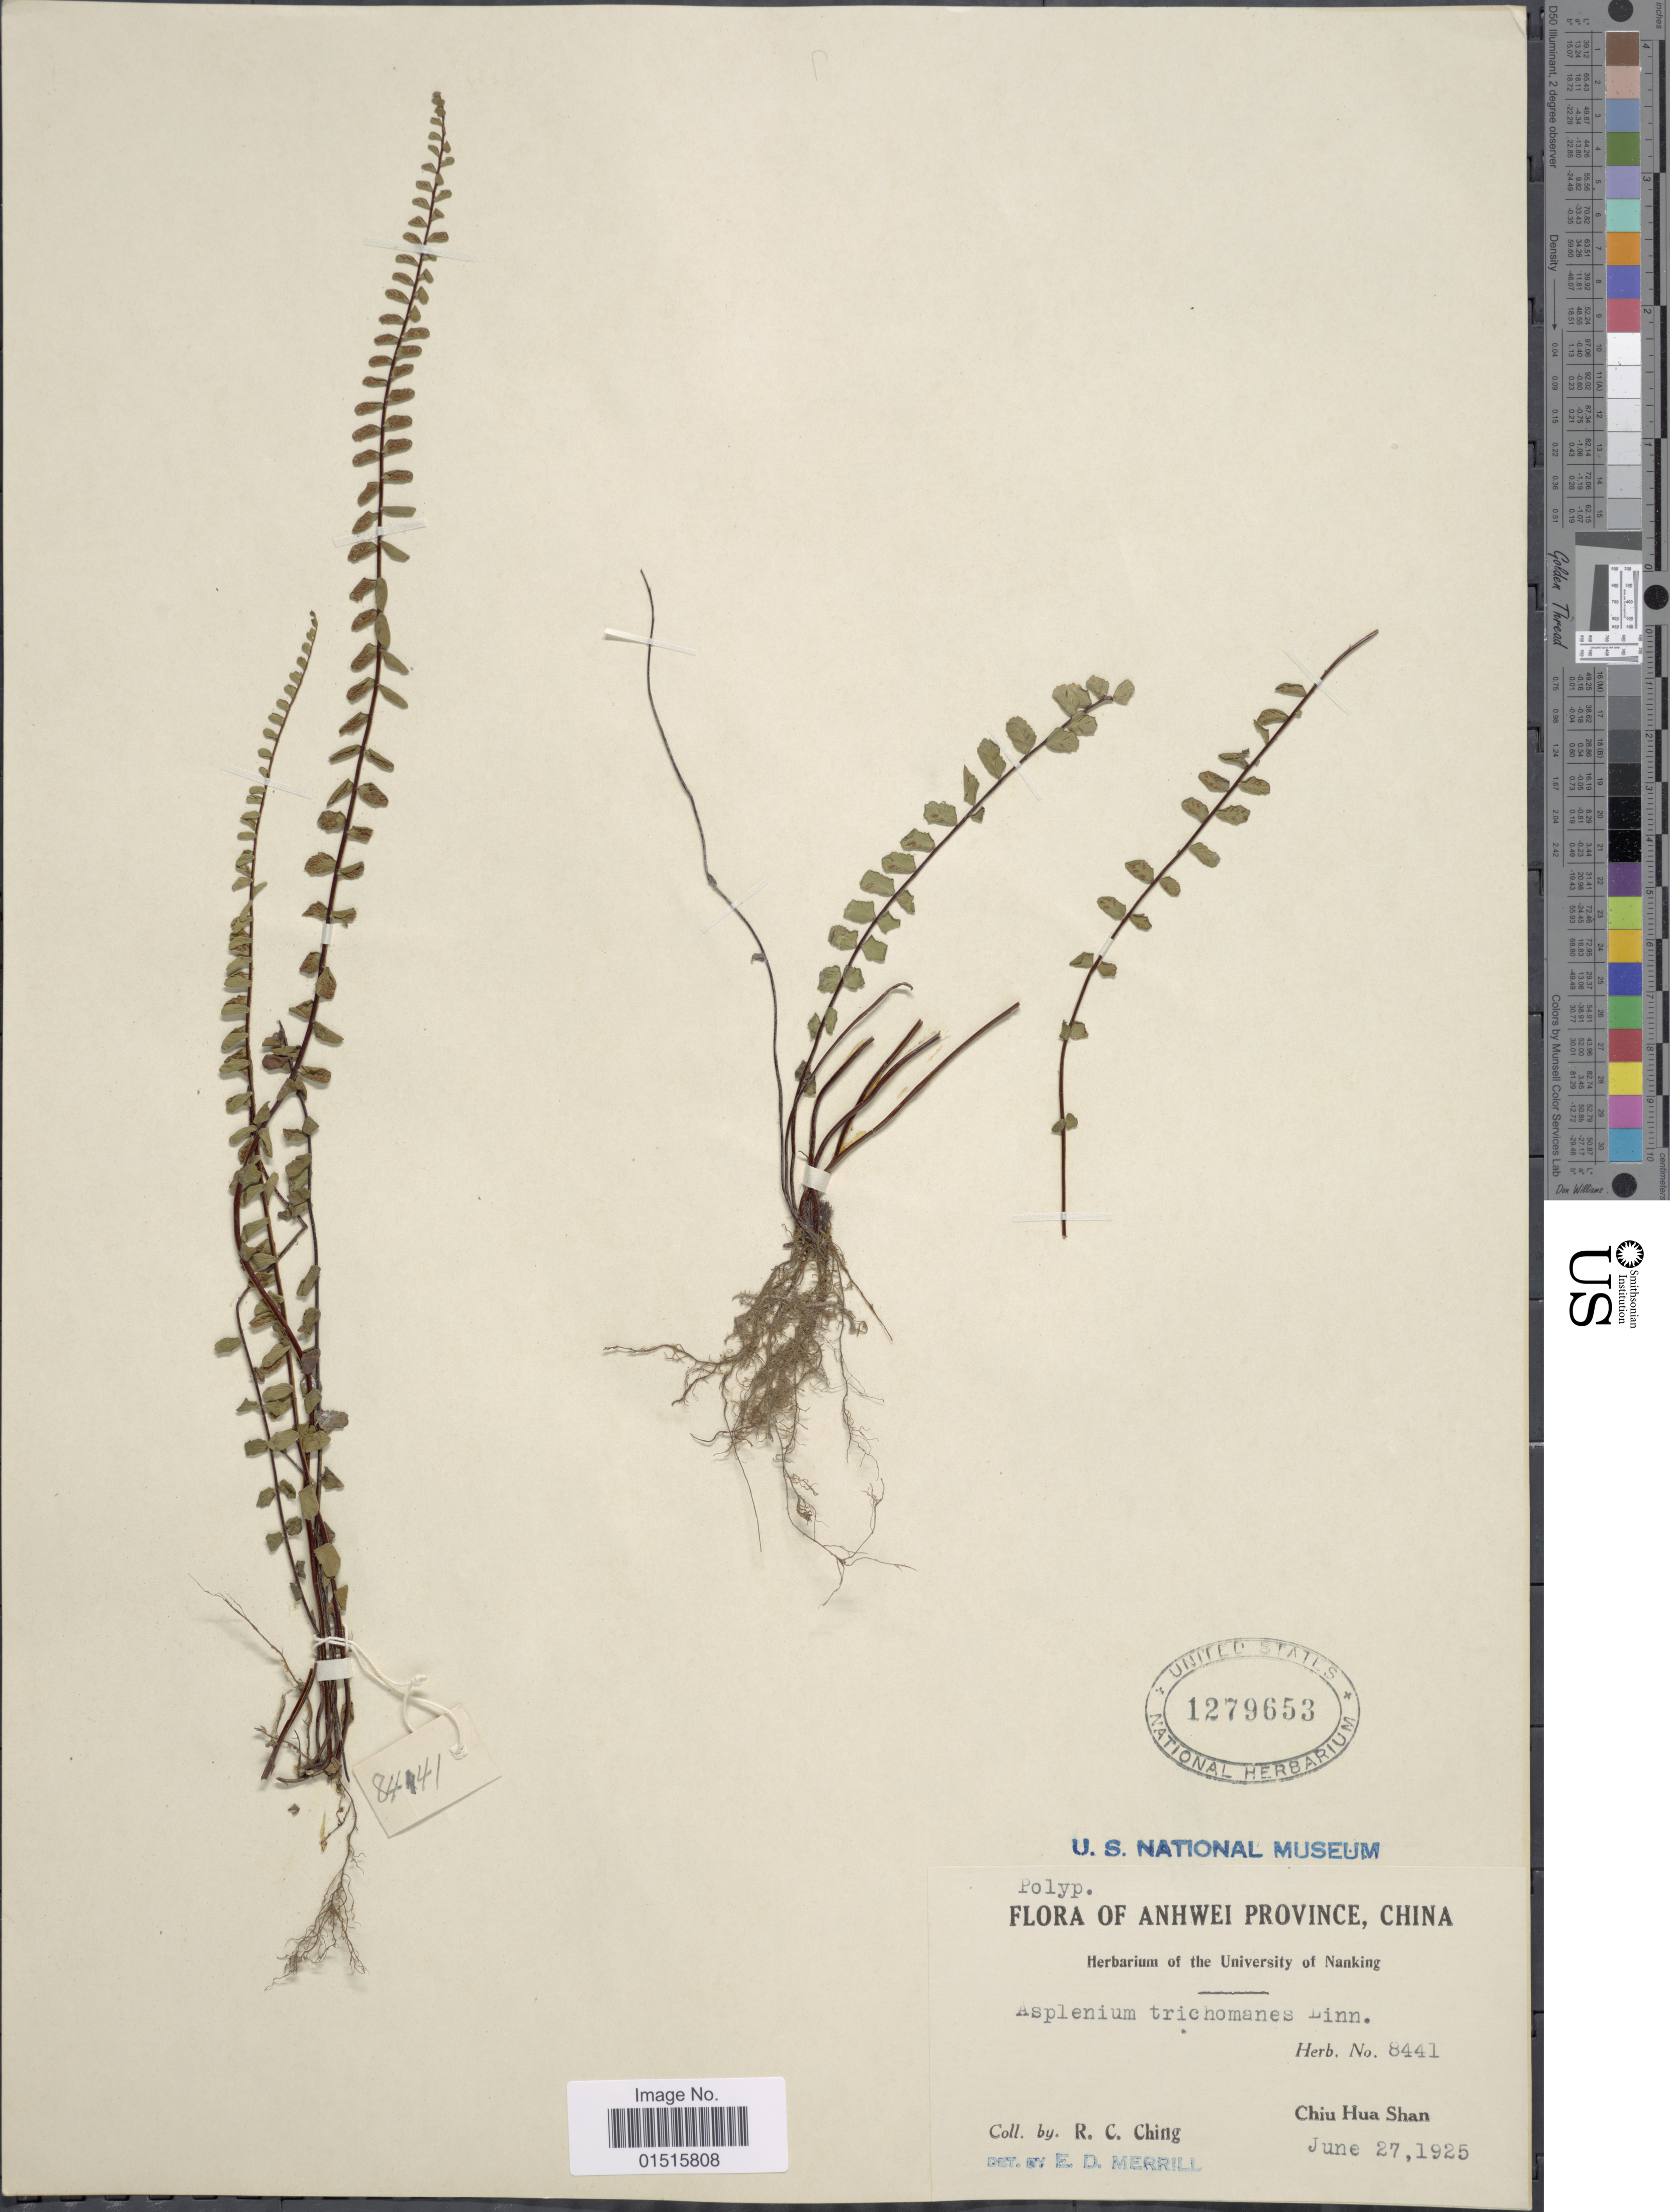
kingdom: Plantae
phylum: Tracheophyta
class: Polypodiopsida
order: Polypodiales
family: Aspleniaceae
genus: Asplenium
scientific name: Asplenium trichomanes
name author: L.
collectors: R. C. Ching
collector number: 8441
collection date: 1925-06-27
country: China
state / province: Anhui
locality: Chiu Hua Shan. Anhwei Province.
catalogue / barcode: US 1279653